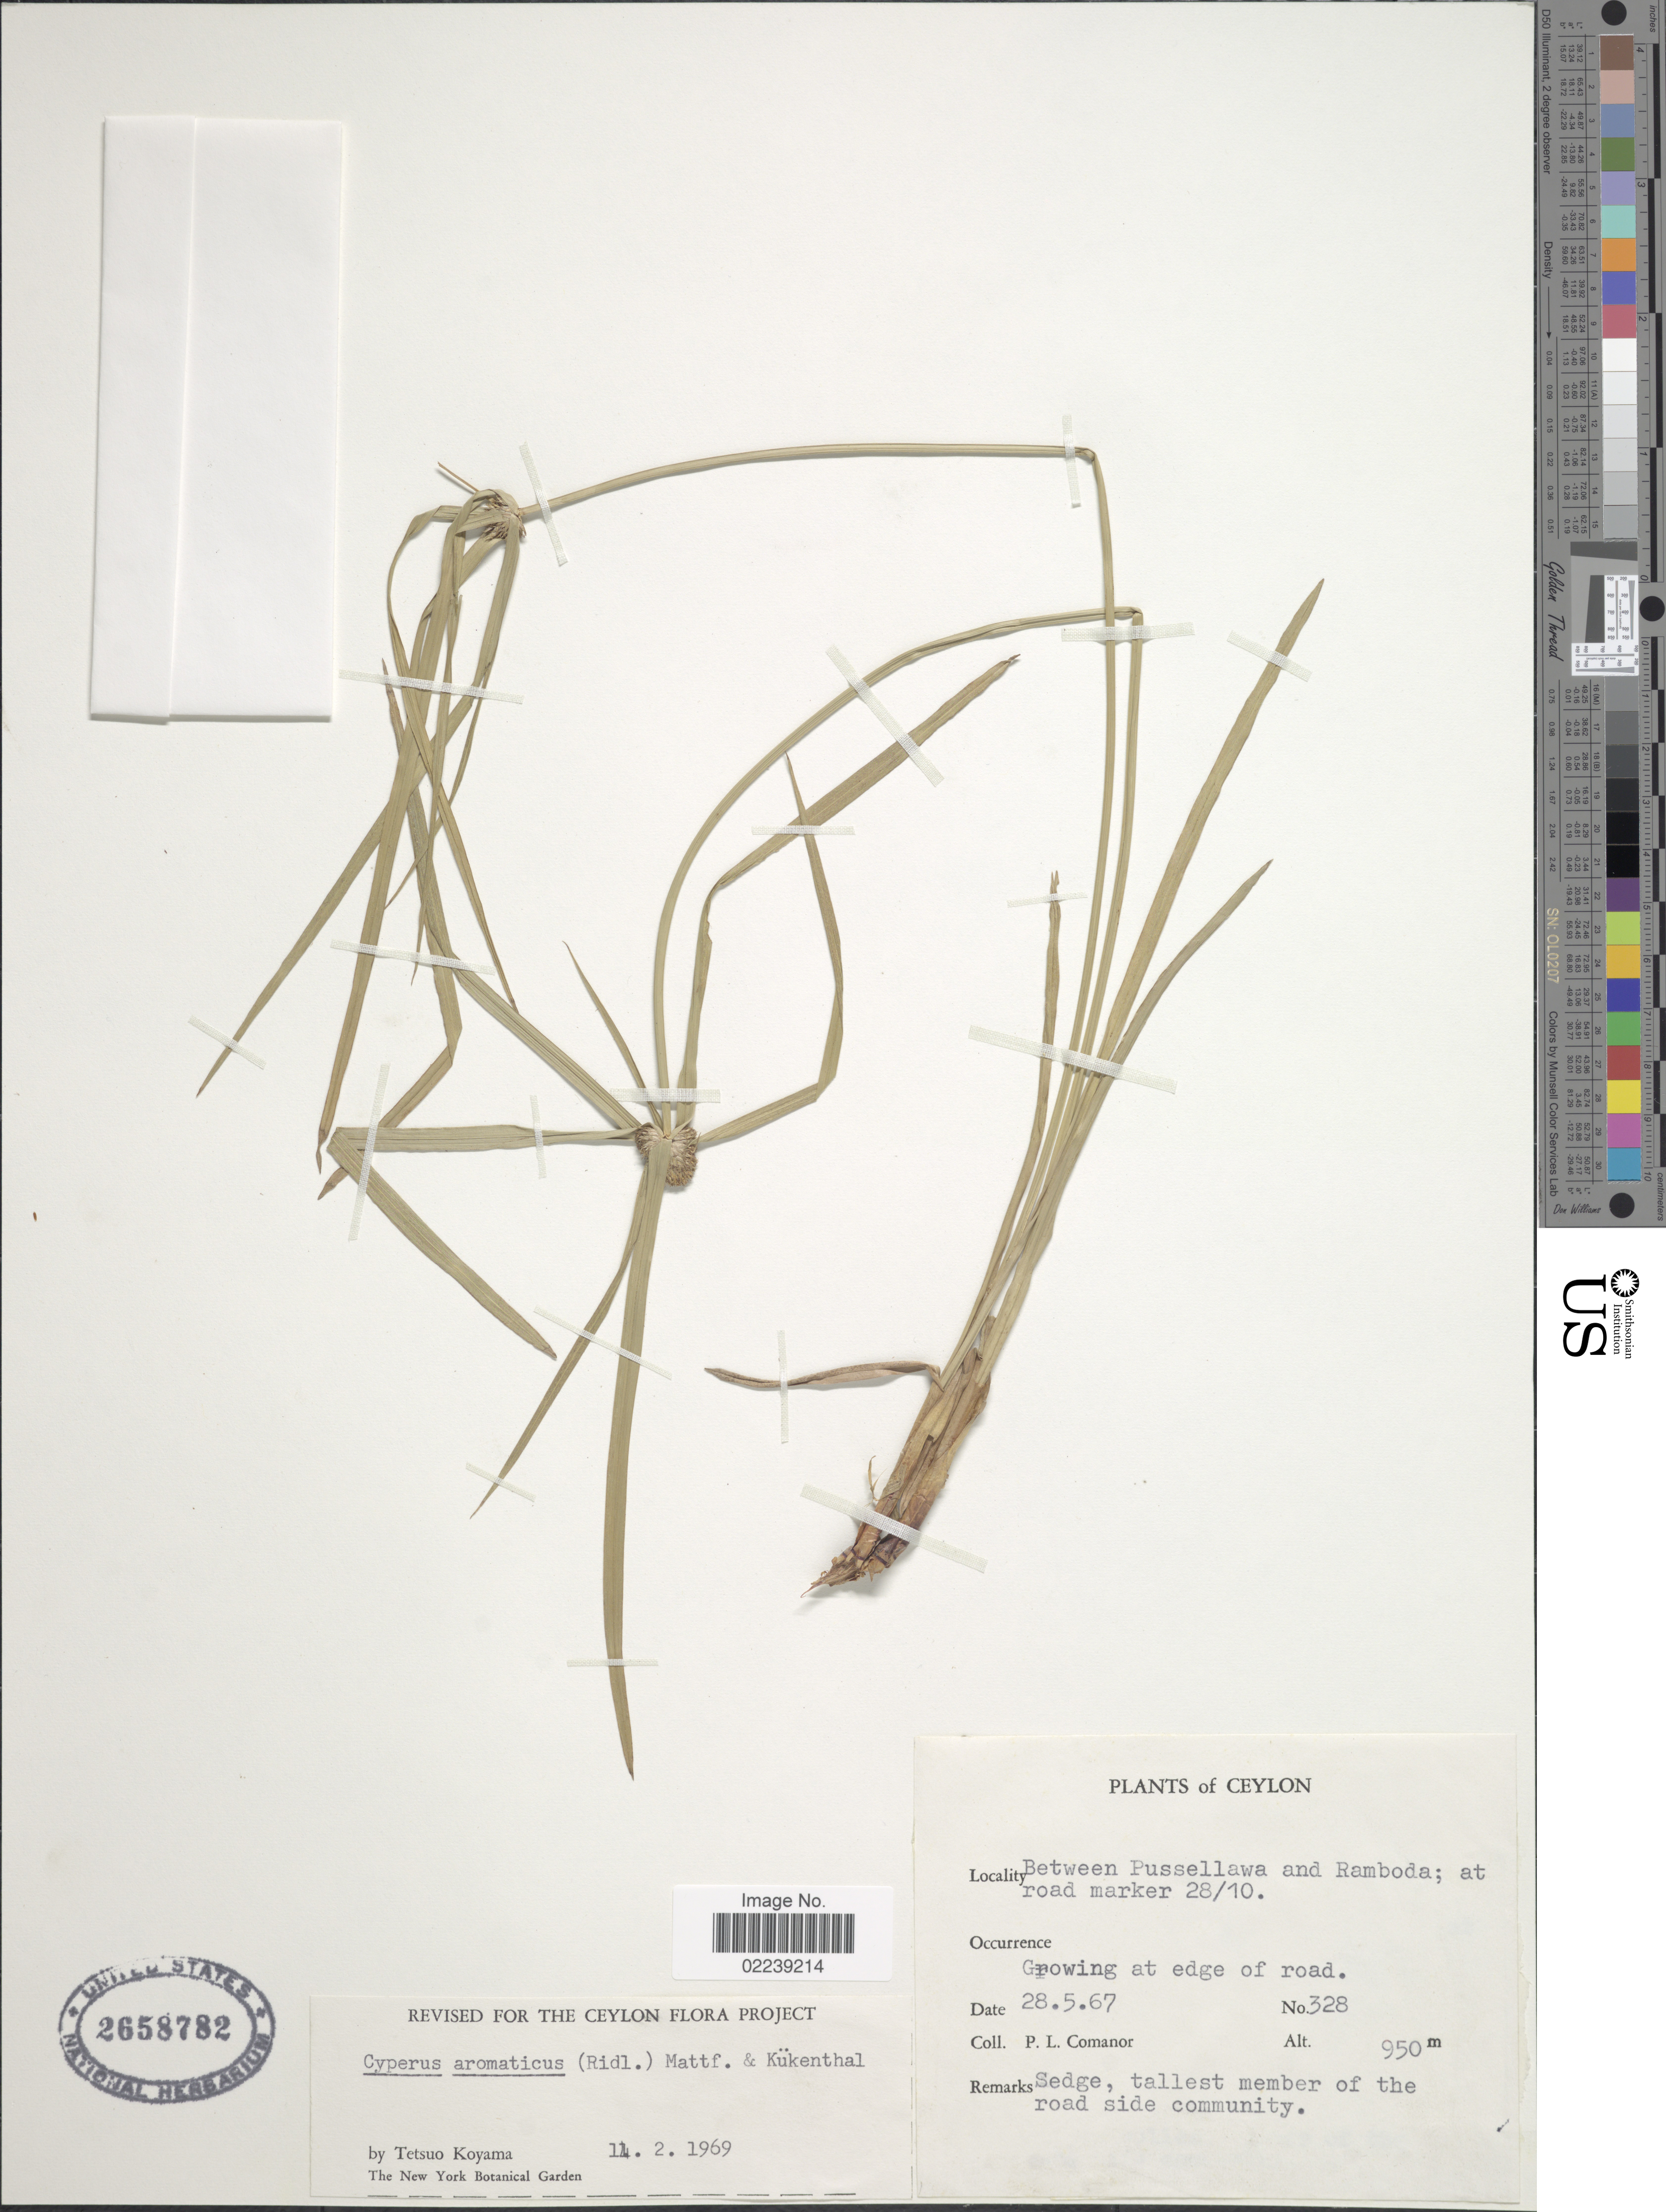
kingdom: Plantae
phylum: Tracheophyta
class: Liliopsida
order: Poales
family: Cyperaceae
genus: Cyperus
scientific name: Cyperus aromaticus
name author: (Ridl.) Mattf. & Kük.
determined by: Strong, M. T., (US), Smithsonian Institution - National Museum of Natural History (UNITED STATES)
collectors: P. Comanor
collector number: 328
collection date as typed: Transcribed d/m/y: 28/5/67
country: Sri Lanka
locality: Ceylon, between Pussellawa and Ramboda; at road marker 28/10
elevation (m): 950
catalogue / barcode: US 2658782